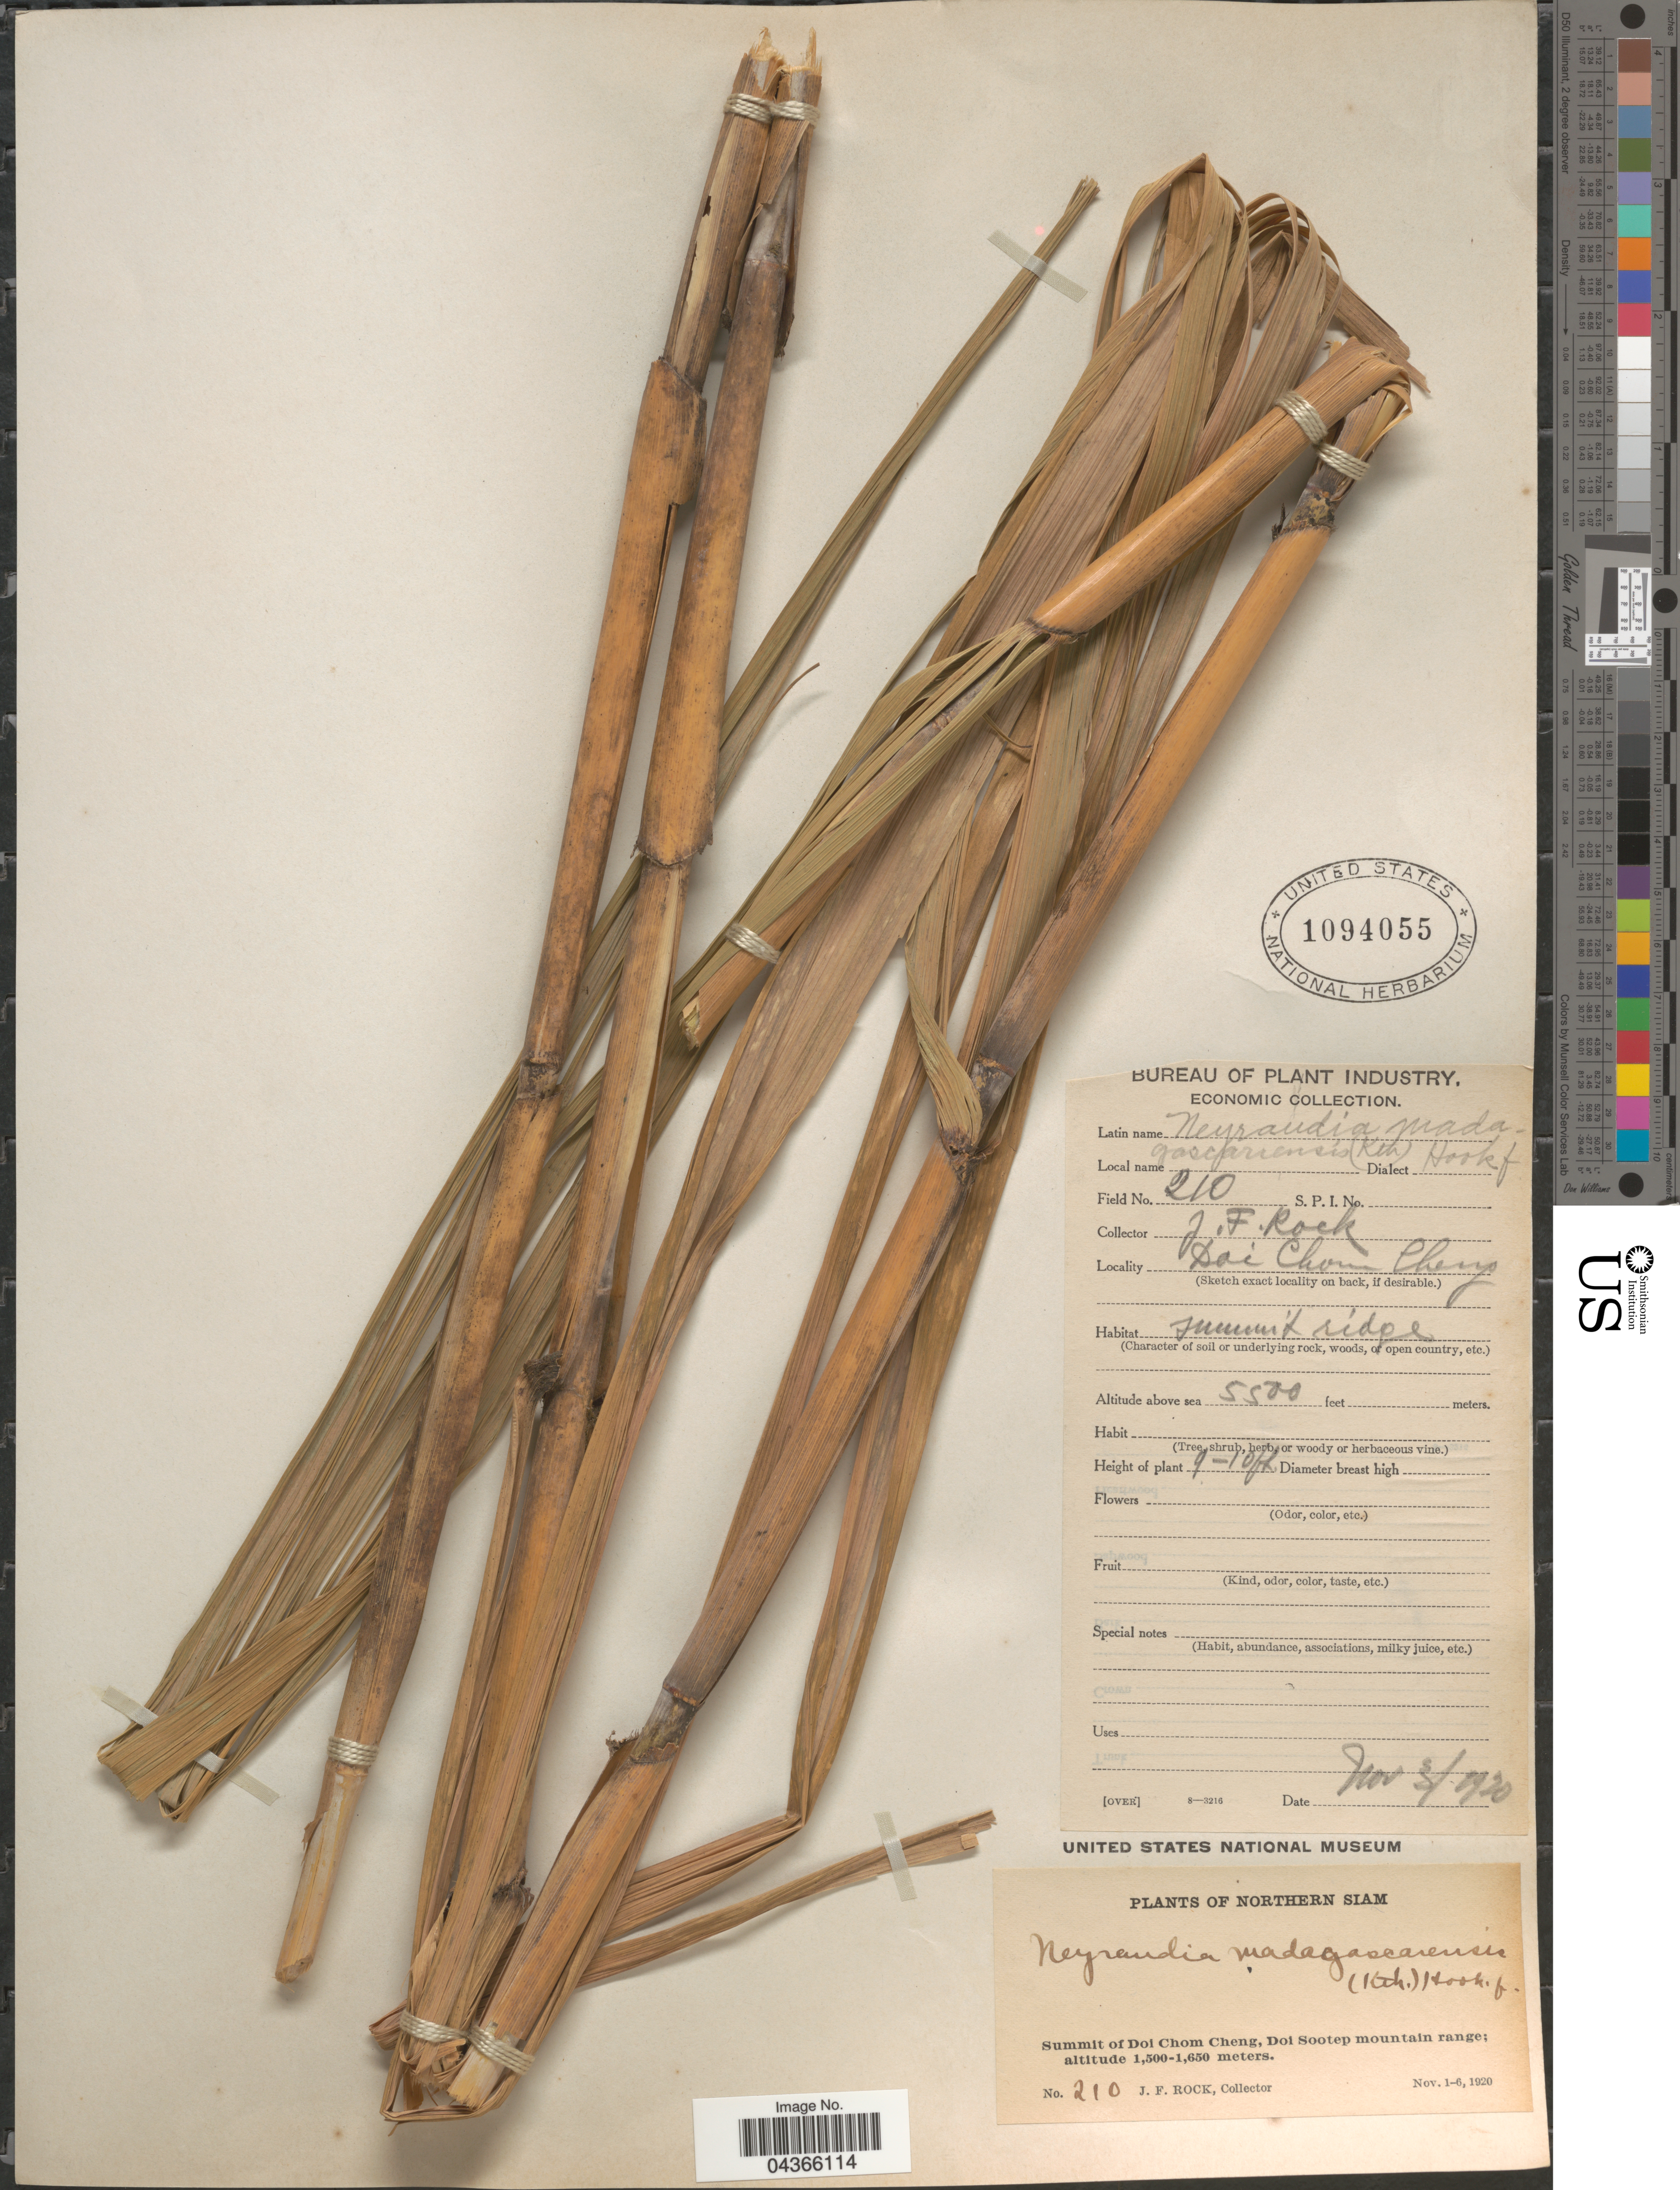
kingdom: Plantae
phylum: Tracheophyta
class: Liliopsida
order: Poales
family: Poaceae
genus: Neyraudia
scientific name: Neyraudia arundinacea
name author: (L.) Henr.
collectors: J. Rock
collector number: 210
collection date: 1920-11-03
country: Thailand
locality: Northern Siam. Summit of Doi Chom Cheng, Doi Sootep mountain range. Summit ridge.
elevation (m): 1676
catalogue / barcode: US 1094055